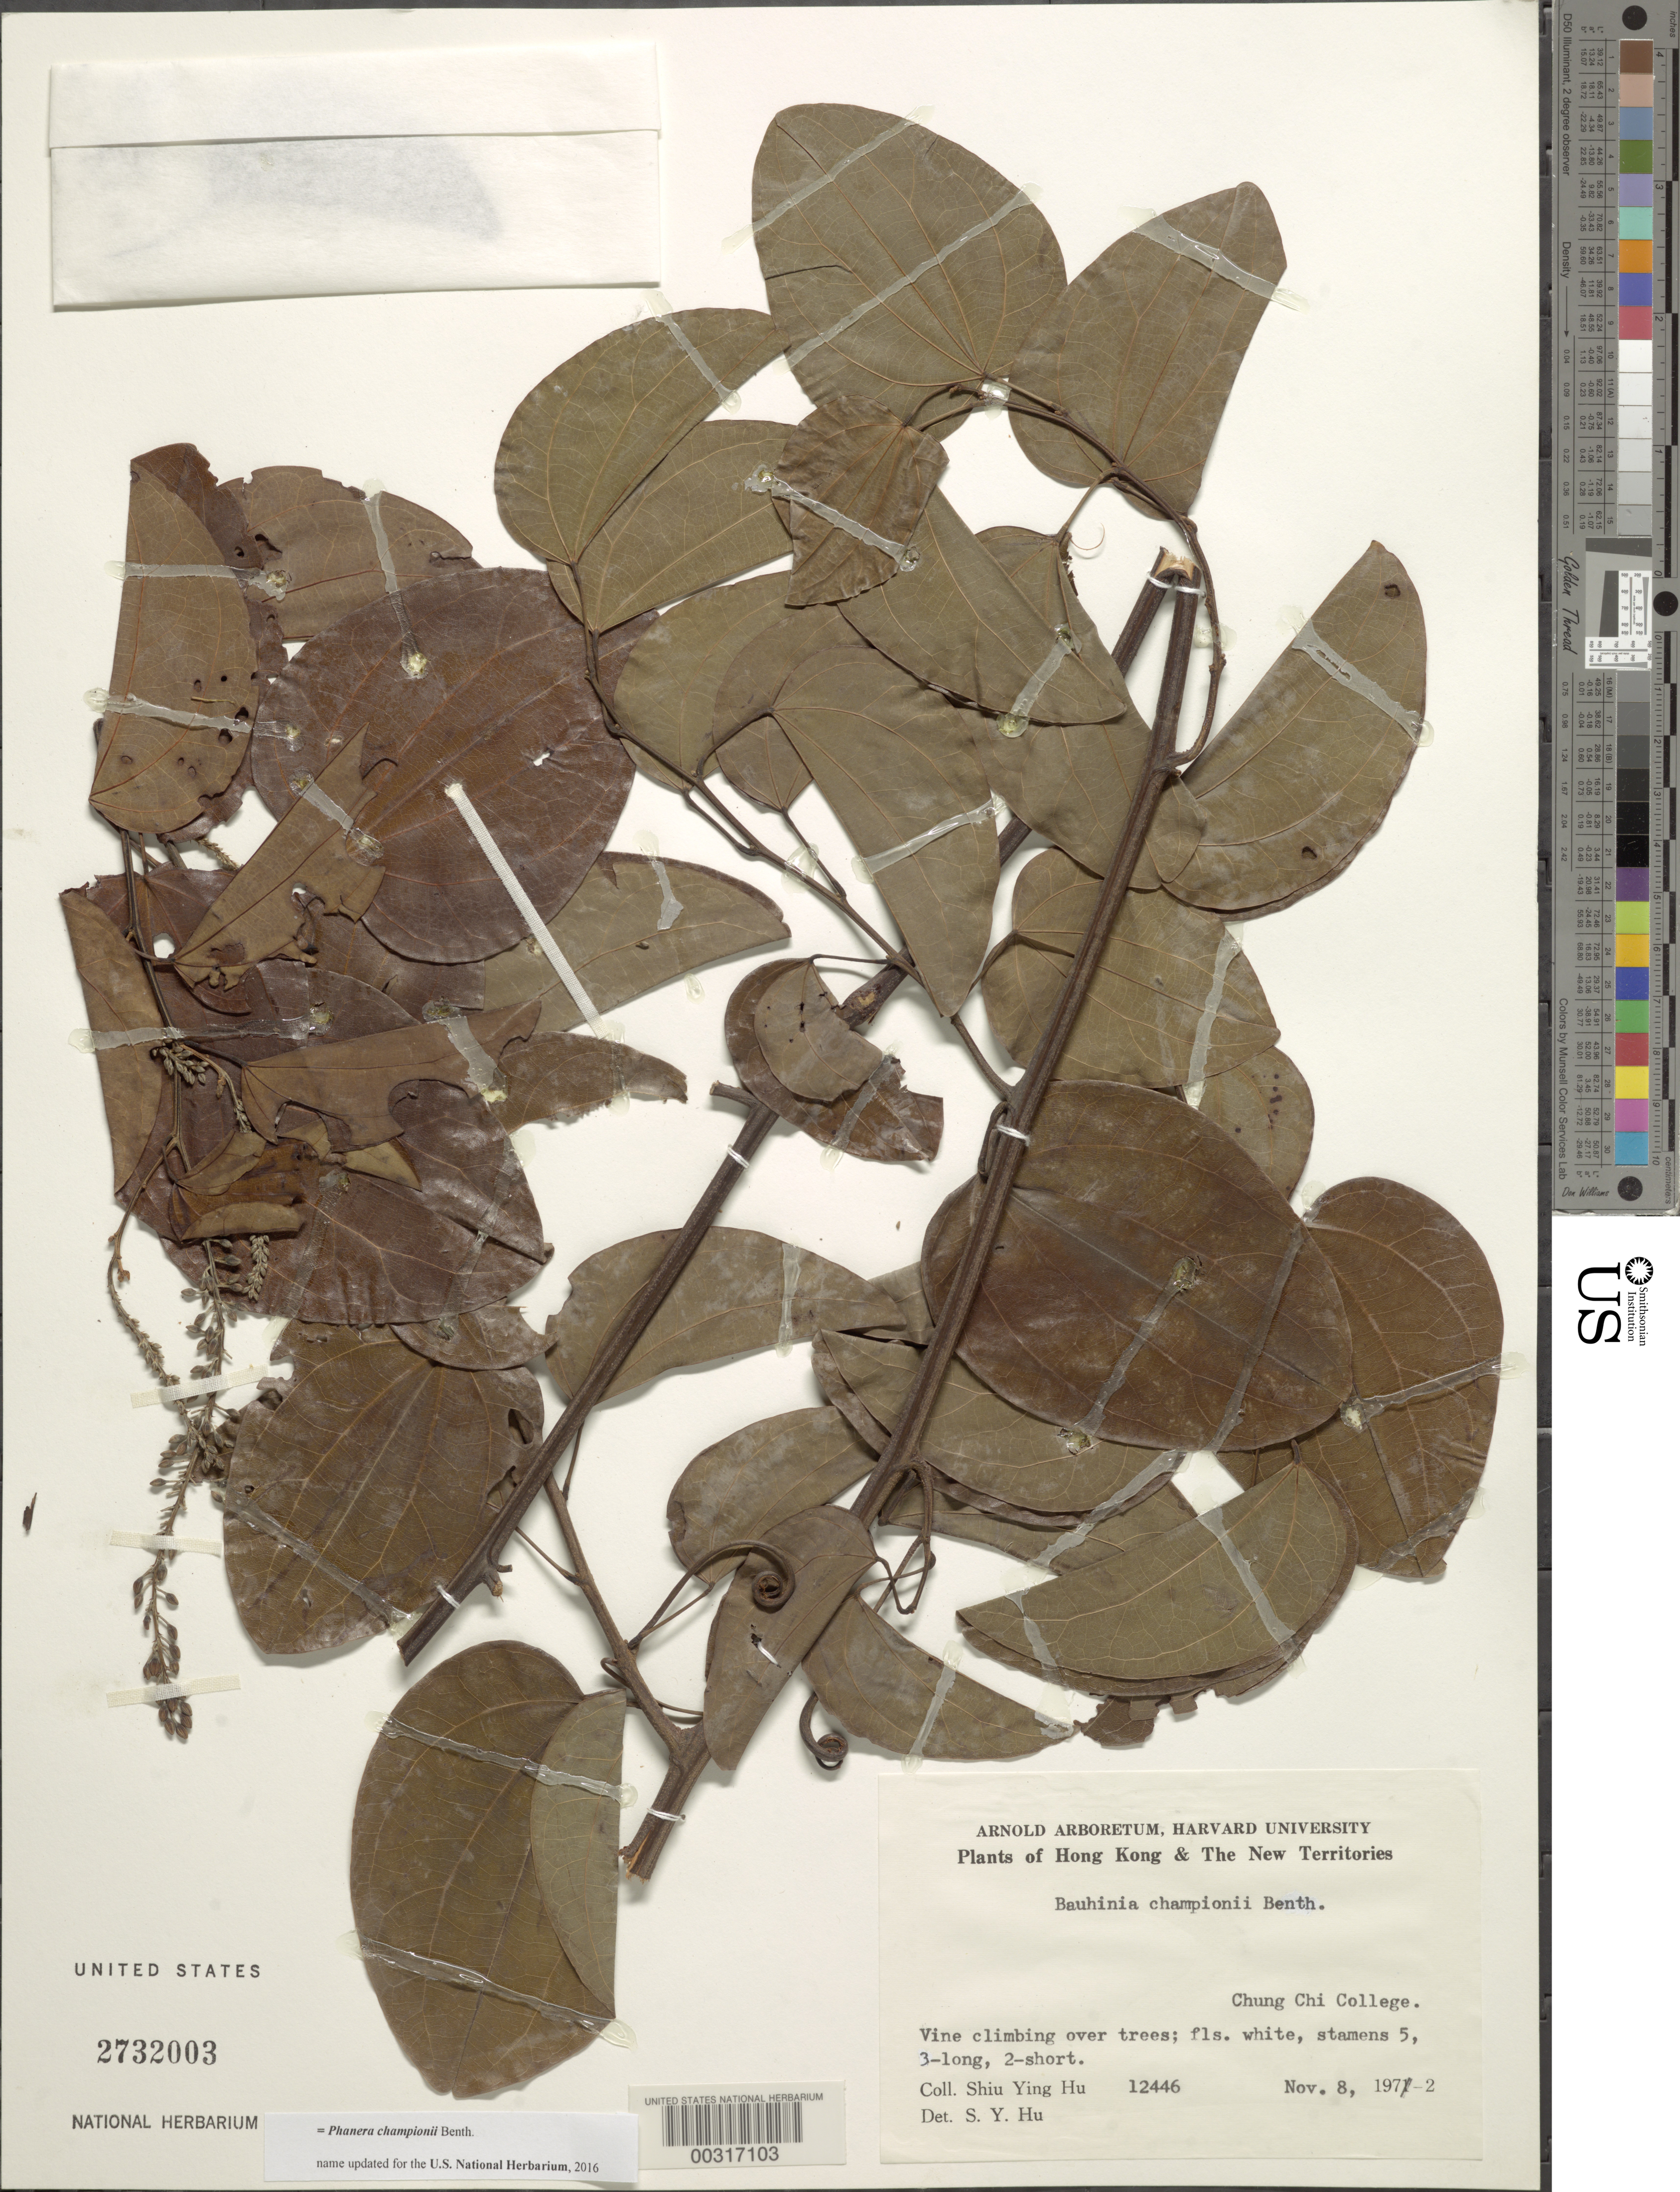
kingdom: Plantae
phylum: Tracheophyta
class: Magnoliopsida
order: Fabales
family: Fabaceae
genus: Phanera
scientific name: Phanera championii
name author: Benth.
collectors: S. Y. Hu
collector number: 12446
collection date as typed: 08 Nov 1972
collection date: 1972-11-08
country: China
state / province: Hong Kong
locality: Chung chi college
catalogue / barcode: US 2732003